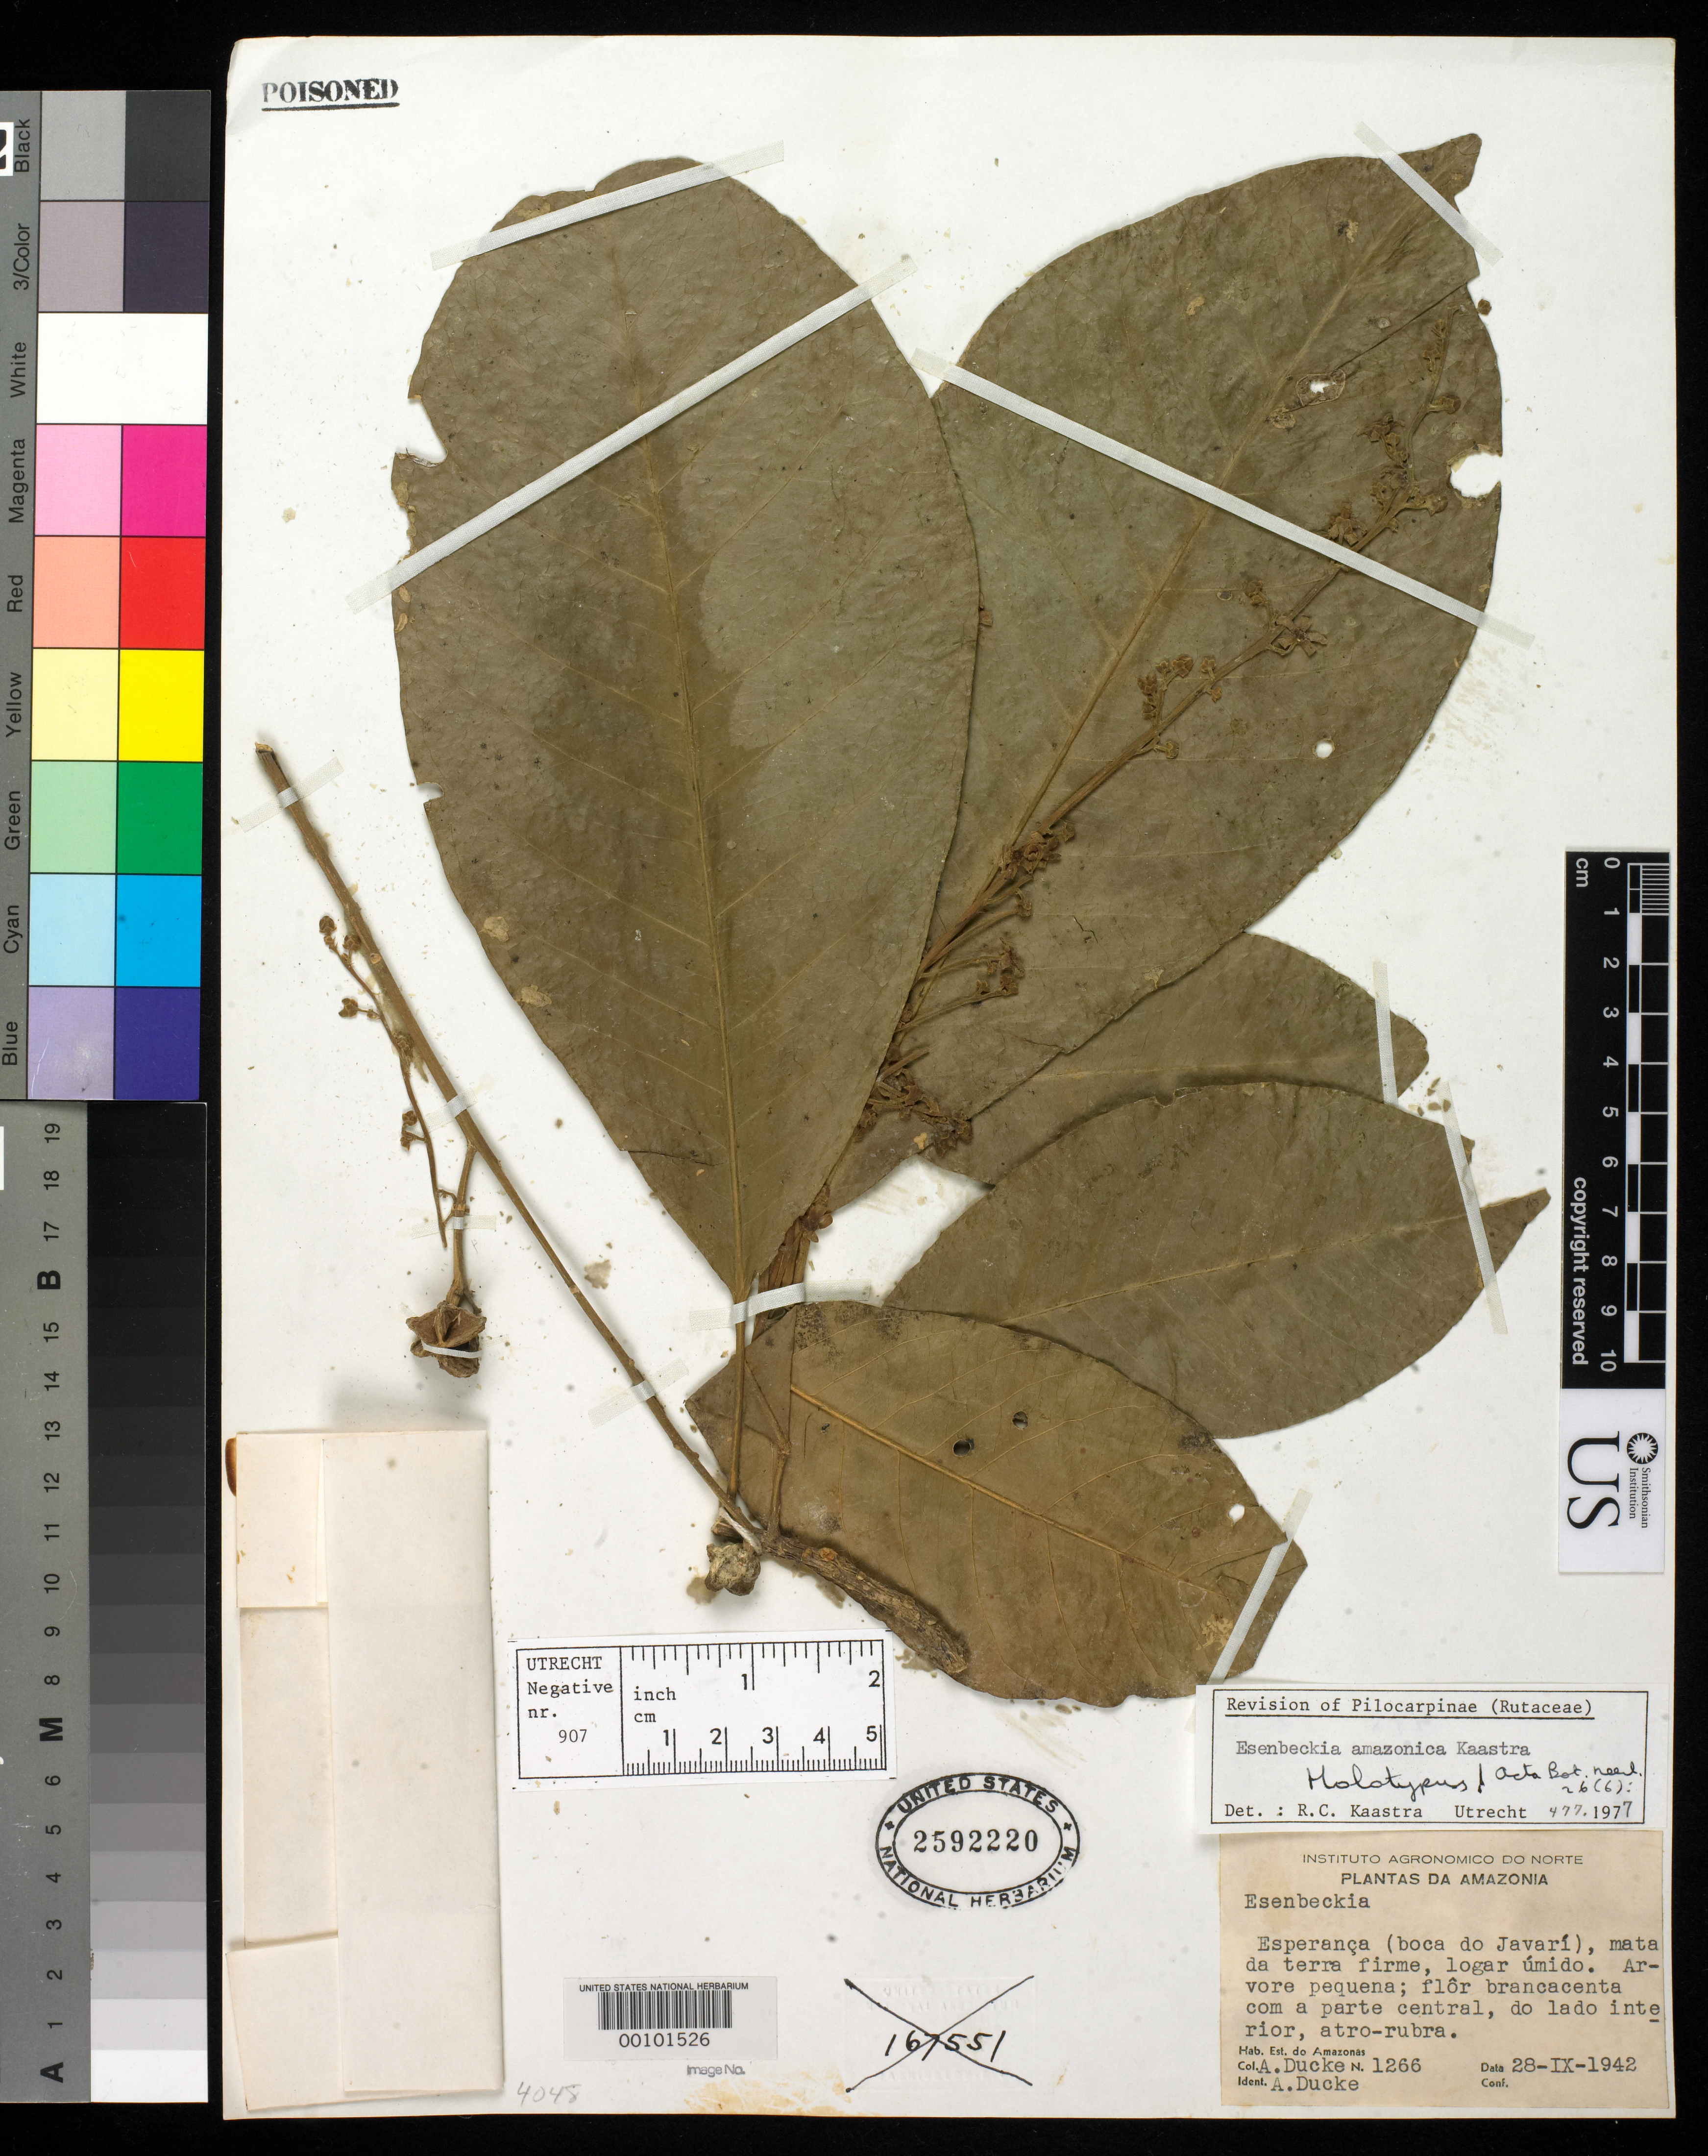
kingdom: Plantae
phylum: Tracheophyta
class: Magnoliopsida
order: Sapindales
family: Rutaceae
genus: Esenbeckia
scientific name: Esenbeckia amazonica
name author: Kaastra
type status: Holotype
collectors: A. Ducke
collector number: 1266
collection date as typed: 28 Sep 1942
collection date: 1942-09-28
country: Brazil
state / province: Amazonas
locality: Esperanca, near mouth of Rio Javary.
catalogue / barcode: US 2592220